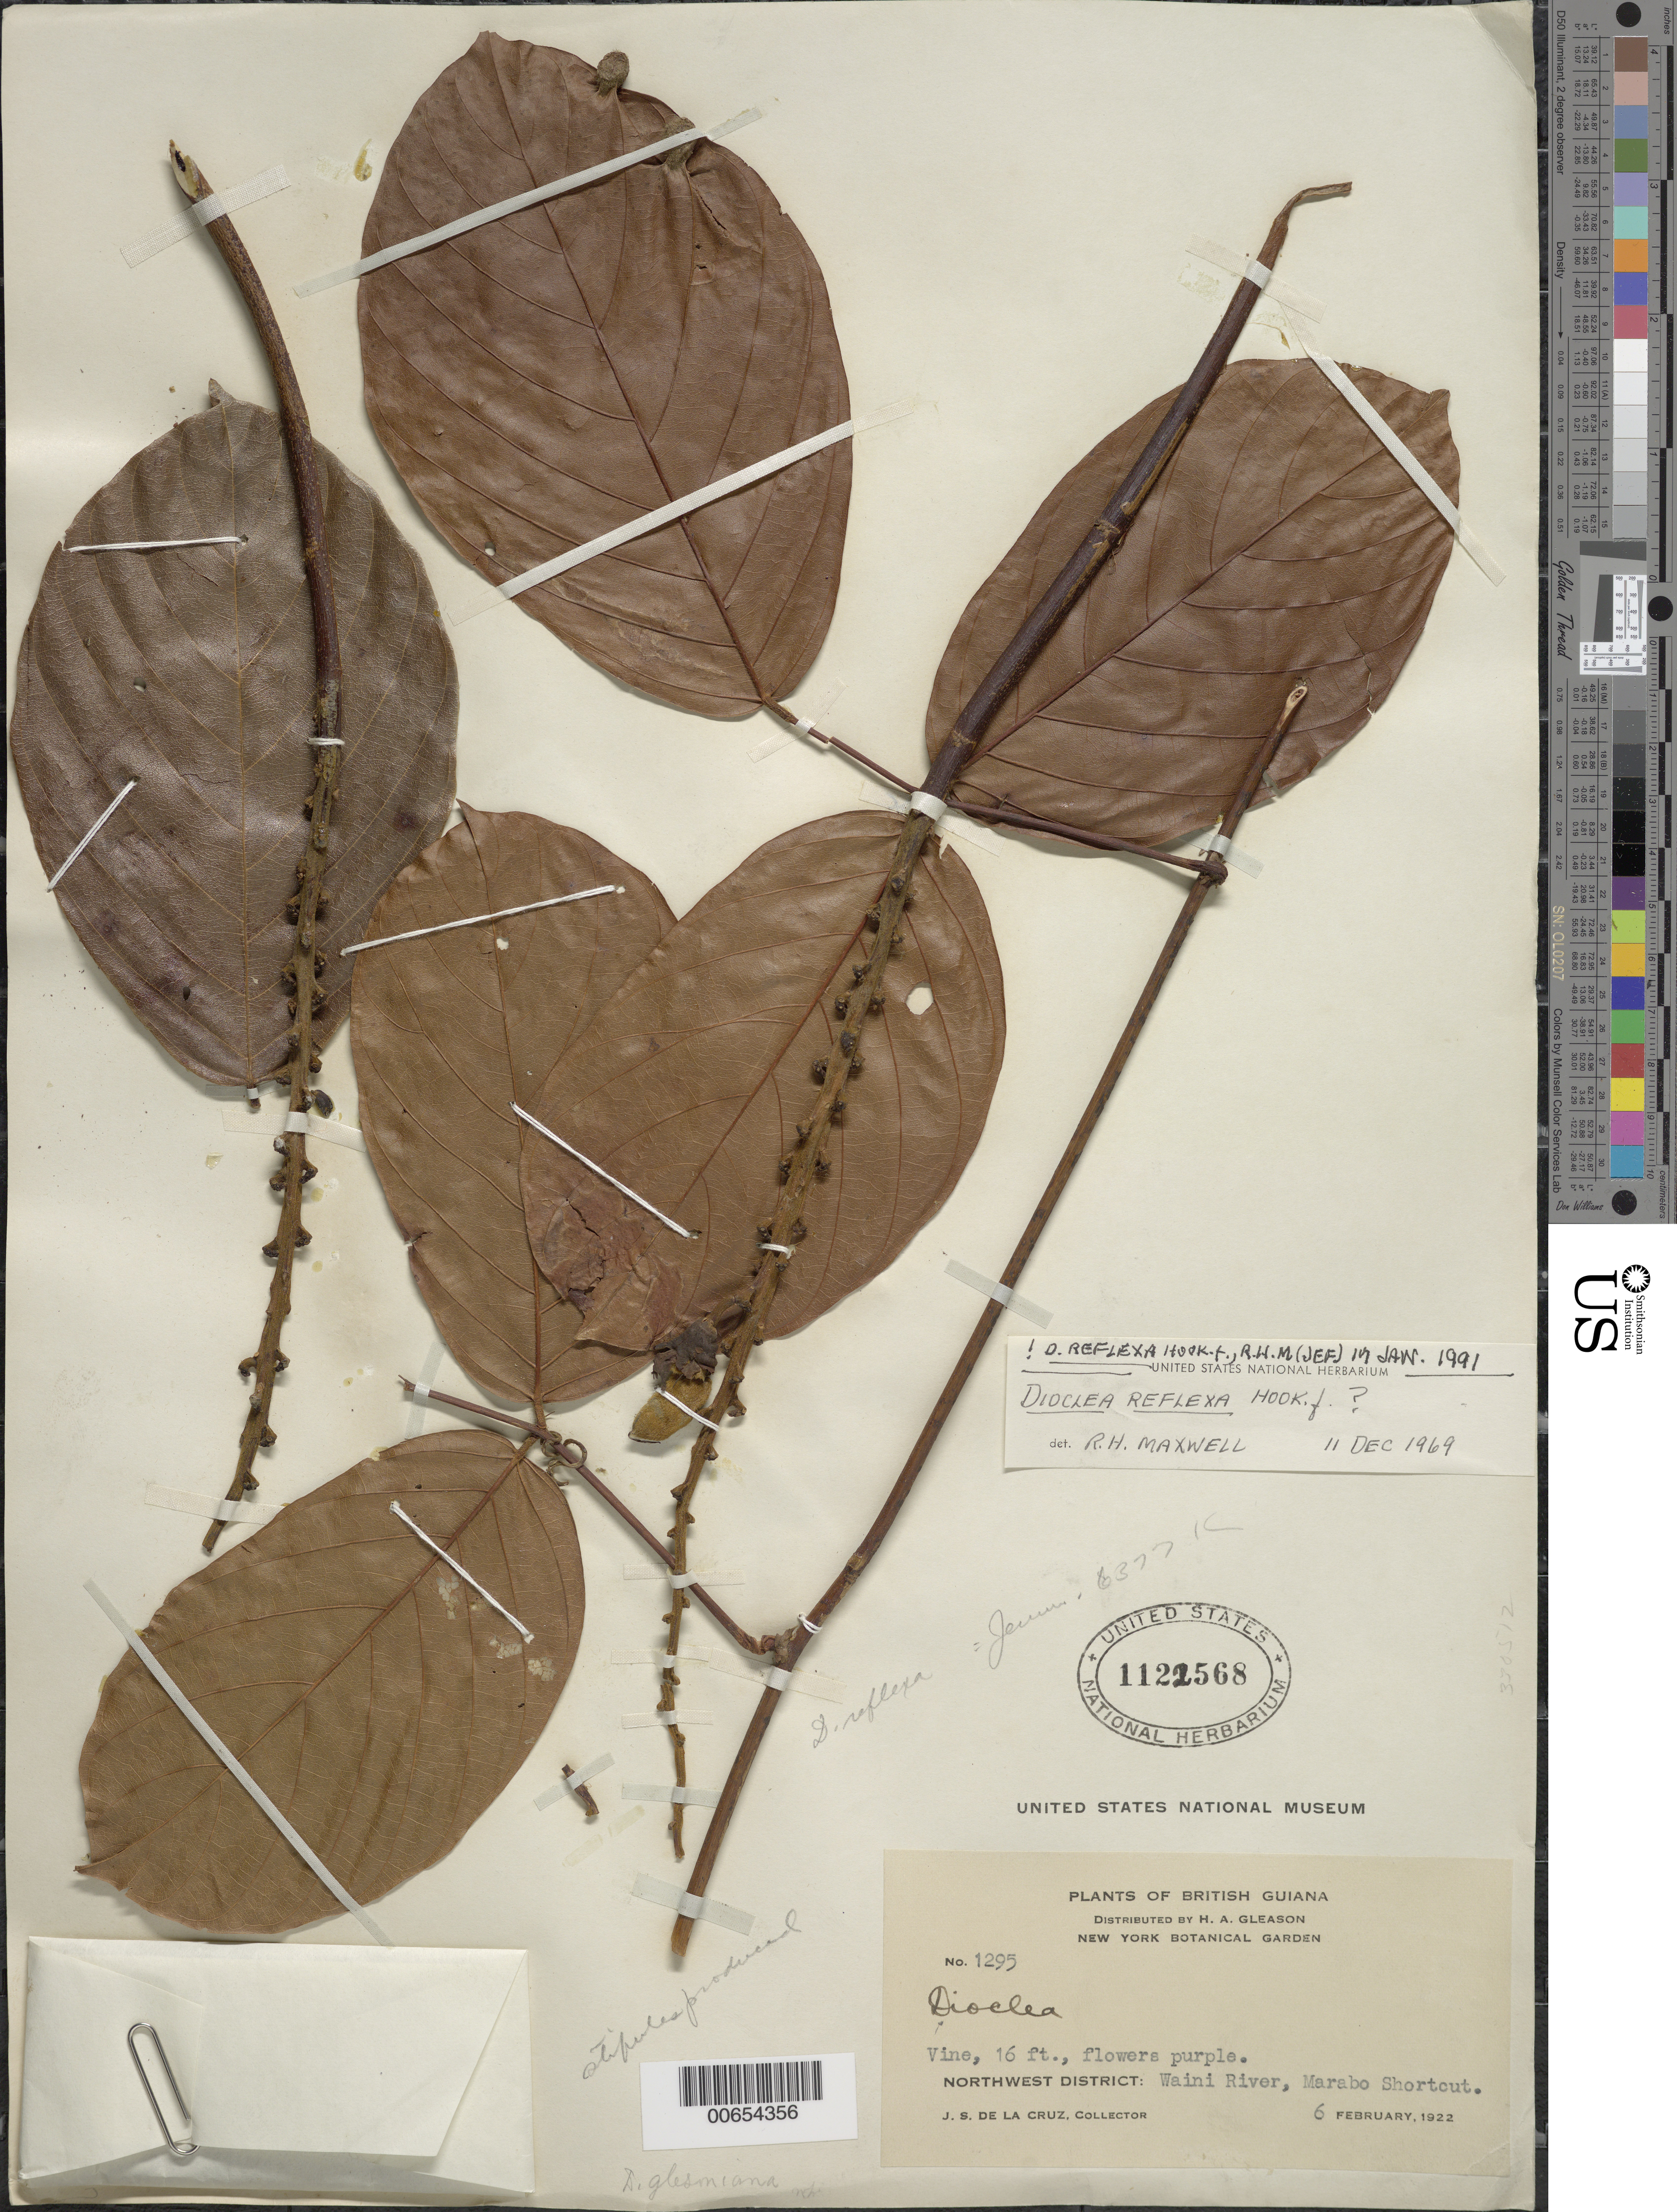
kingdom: Plantae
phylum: Tracheophyta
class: Magnoliopsida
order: Fabales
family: Fabaceae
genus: Macropsychanthus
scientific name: Macropsychanthus comosus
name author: (G. Mey.) L.P. Queiroz & Snak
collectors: J. S. de la Cruz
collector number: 1295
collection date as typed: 6-Feb-22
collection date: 1922-02-06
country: Guyana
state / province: Barima-Waini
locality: Waini River, Marabo Shortcut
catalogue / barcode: US 1122568